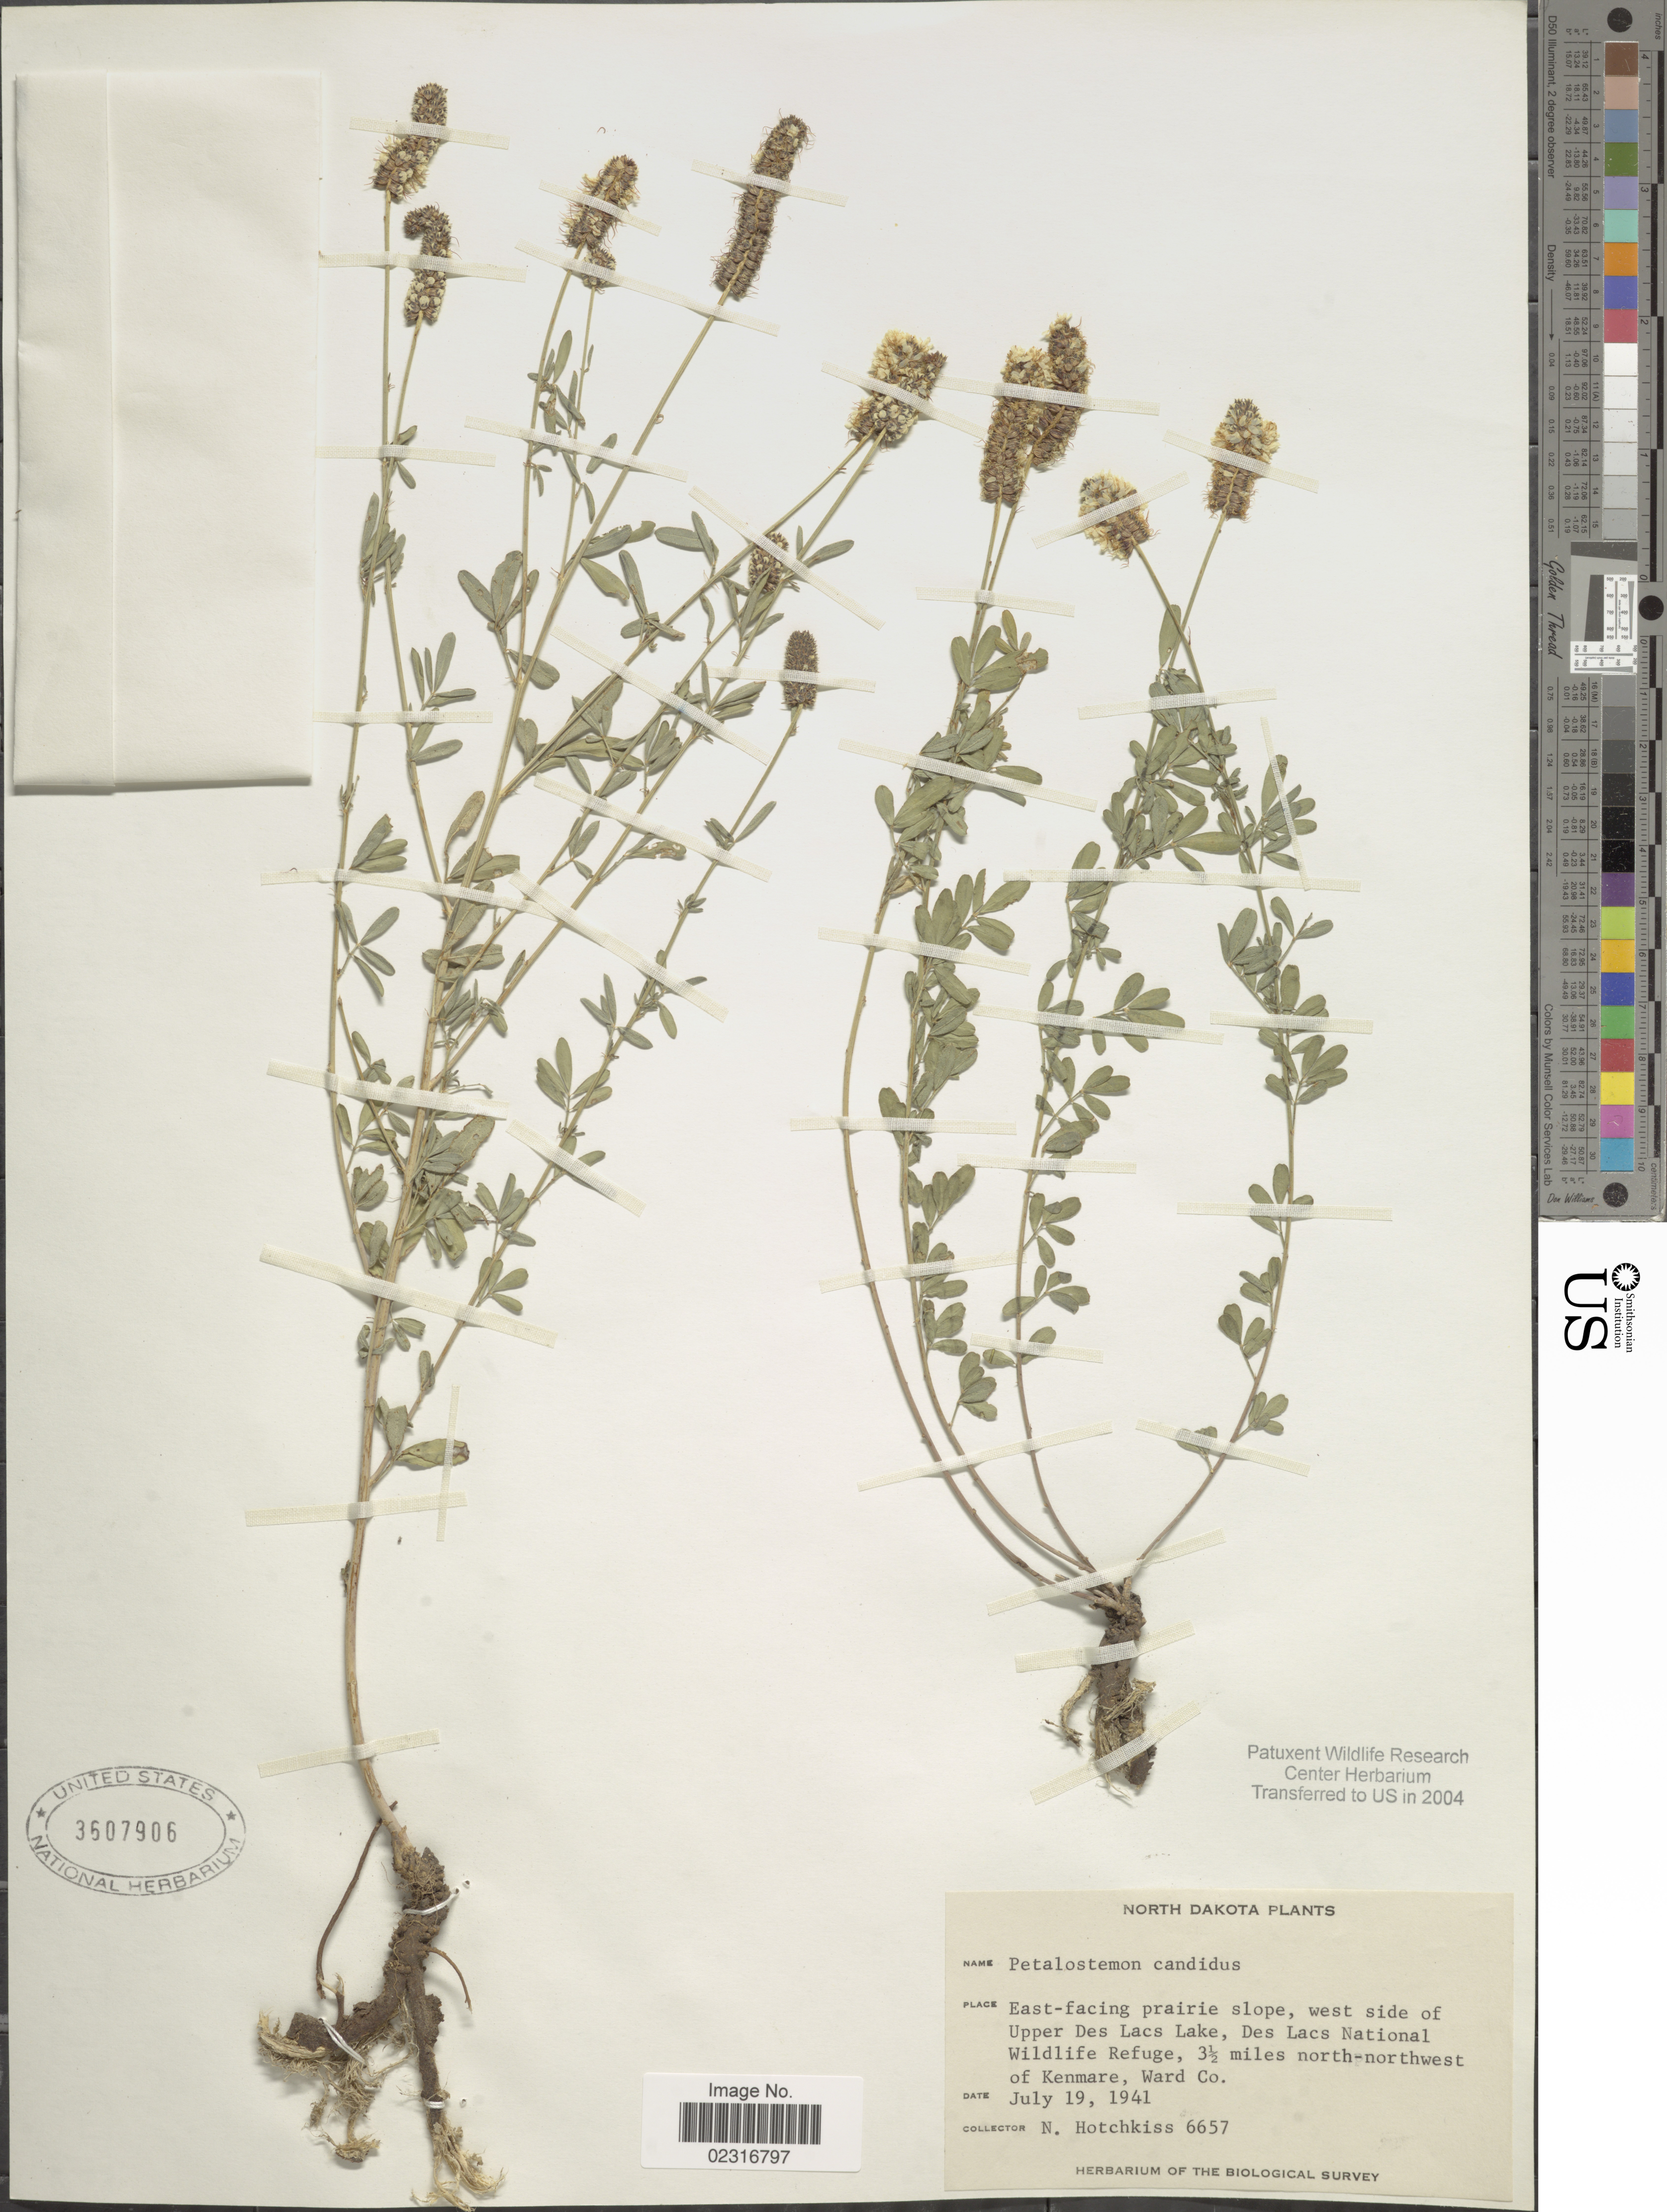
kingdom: Plantae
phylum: Tracheophyta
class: Magnoliopsida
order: Fabales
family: Fabaceae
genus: Dalea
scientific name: Dalea candida var. candida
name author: Michx. ex Willd.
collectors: N. Hotchkiss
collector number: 6657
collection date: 1941-07-19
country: United States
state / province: North Dakota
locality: East-facing prairie slope, west side of Upper Des Lacs Lake, Des Lacs National Wildlife Refuge, 3½ miles north-northwest of Kenmare, Ward Co.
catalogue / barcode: US 3607906